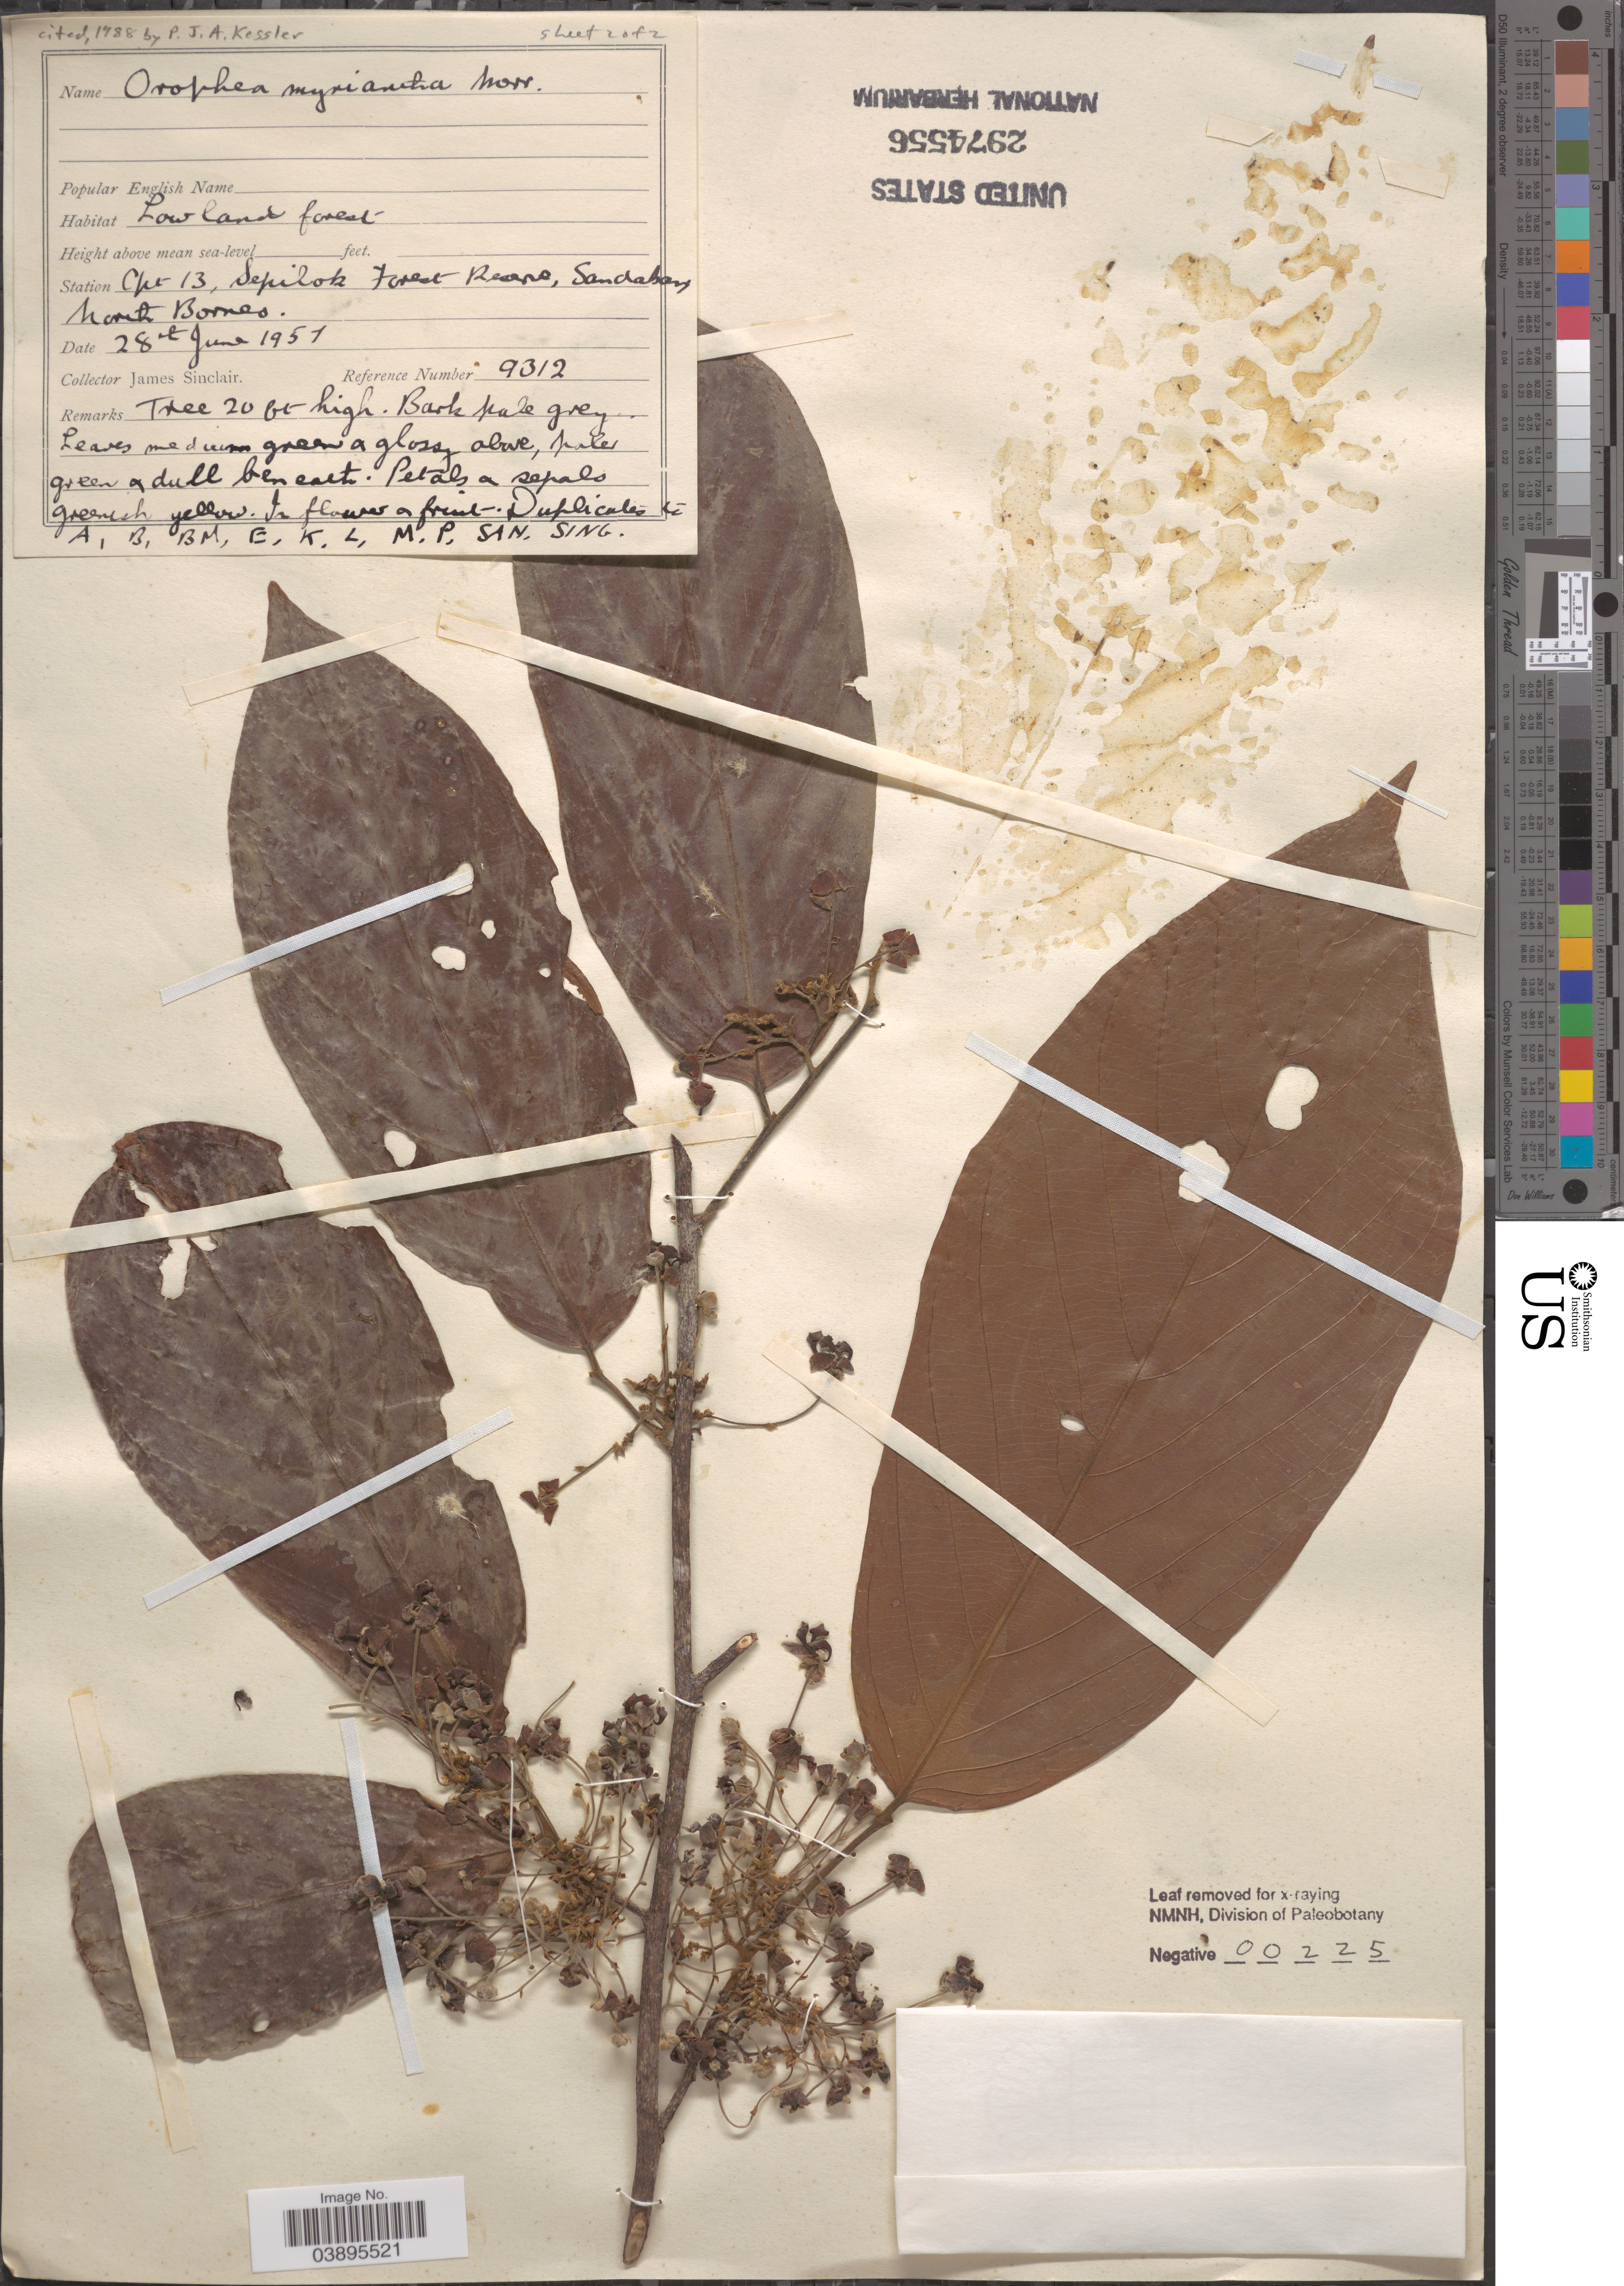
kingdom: Plantae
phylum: Tracheophyta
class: Magnoliopsida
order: Magnoliales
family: Annonaceae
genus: Orophea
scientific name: Orophea myriantha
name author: Merr.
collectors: J. Sinclair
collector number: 9312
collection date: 1957-06-28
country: Malaysia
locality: Station Cpt 13, Sepilok Forest Reserve, Sandakan, North Borneo.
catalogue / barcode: US 2974556